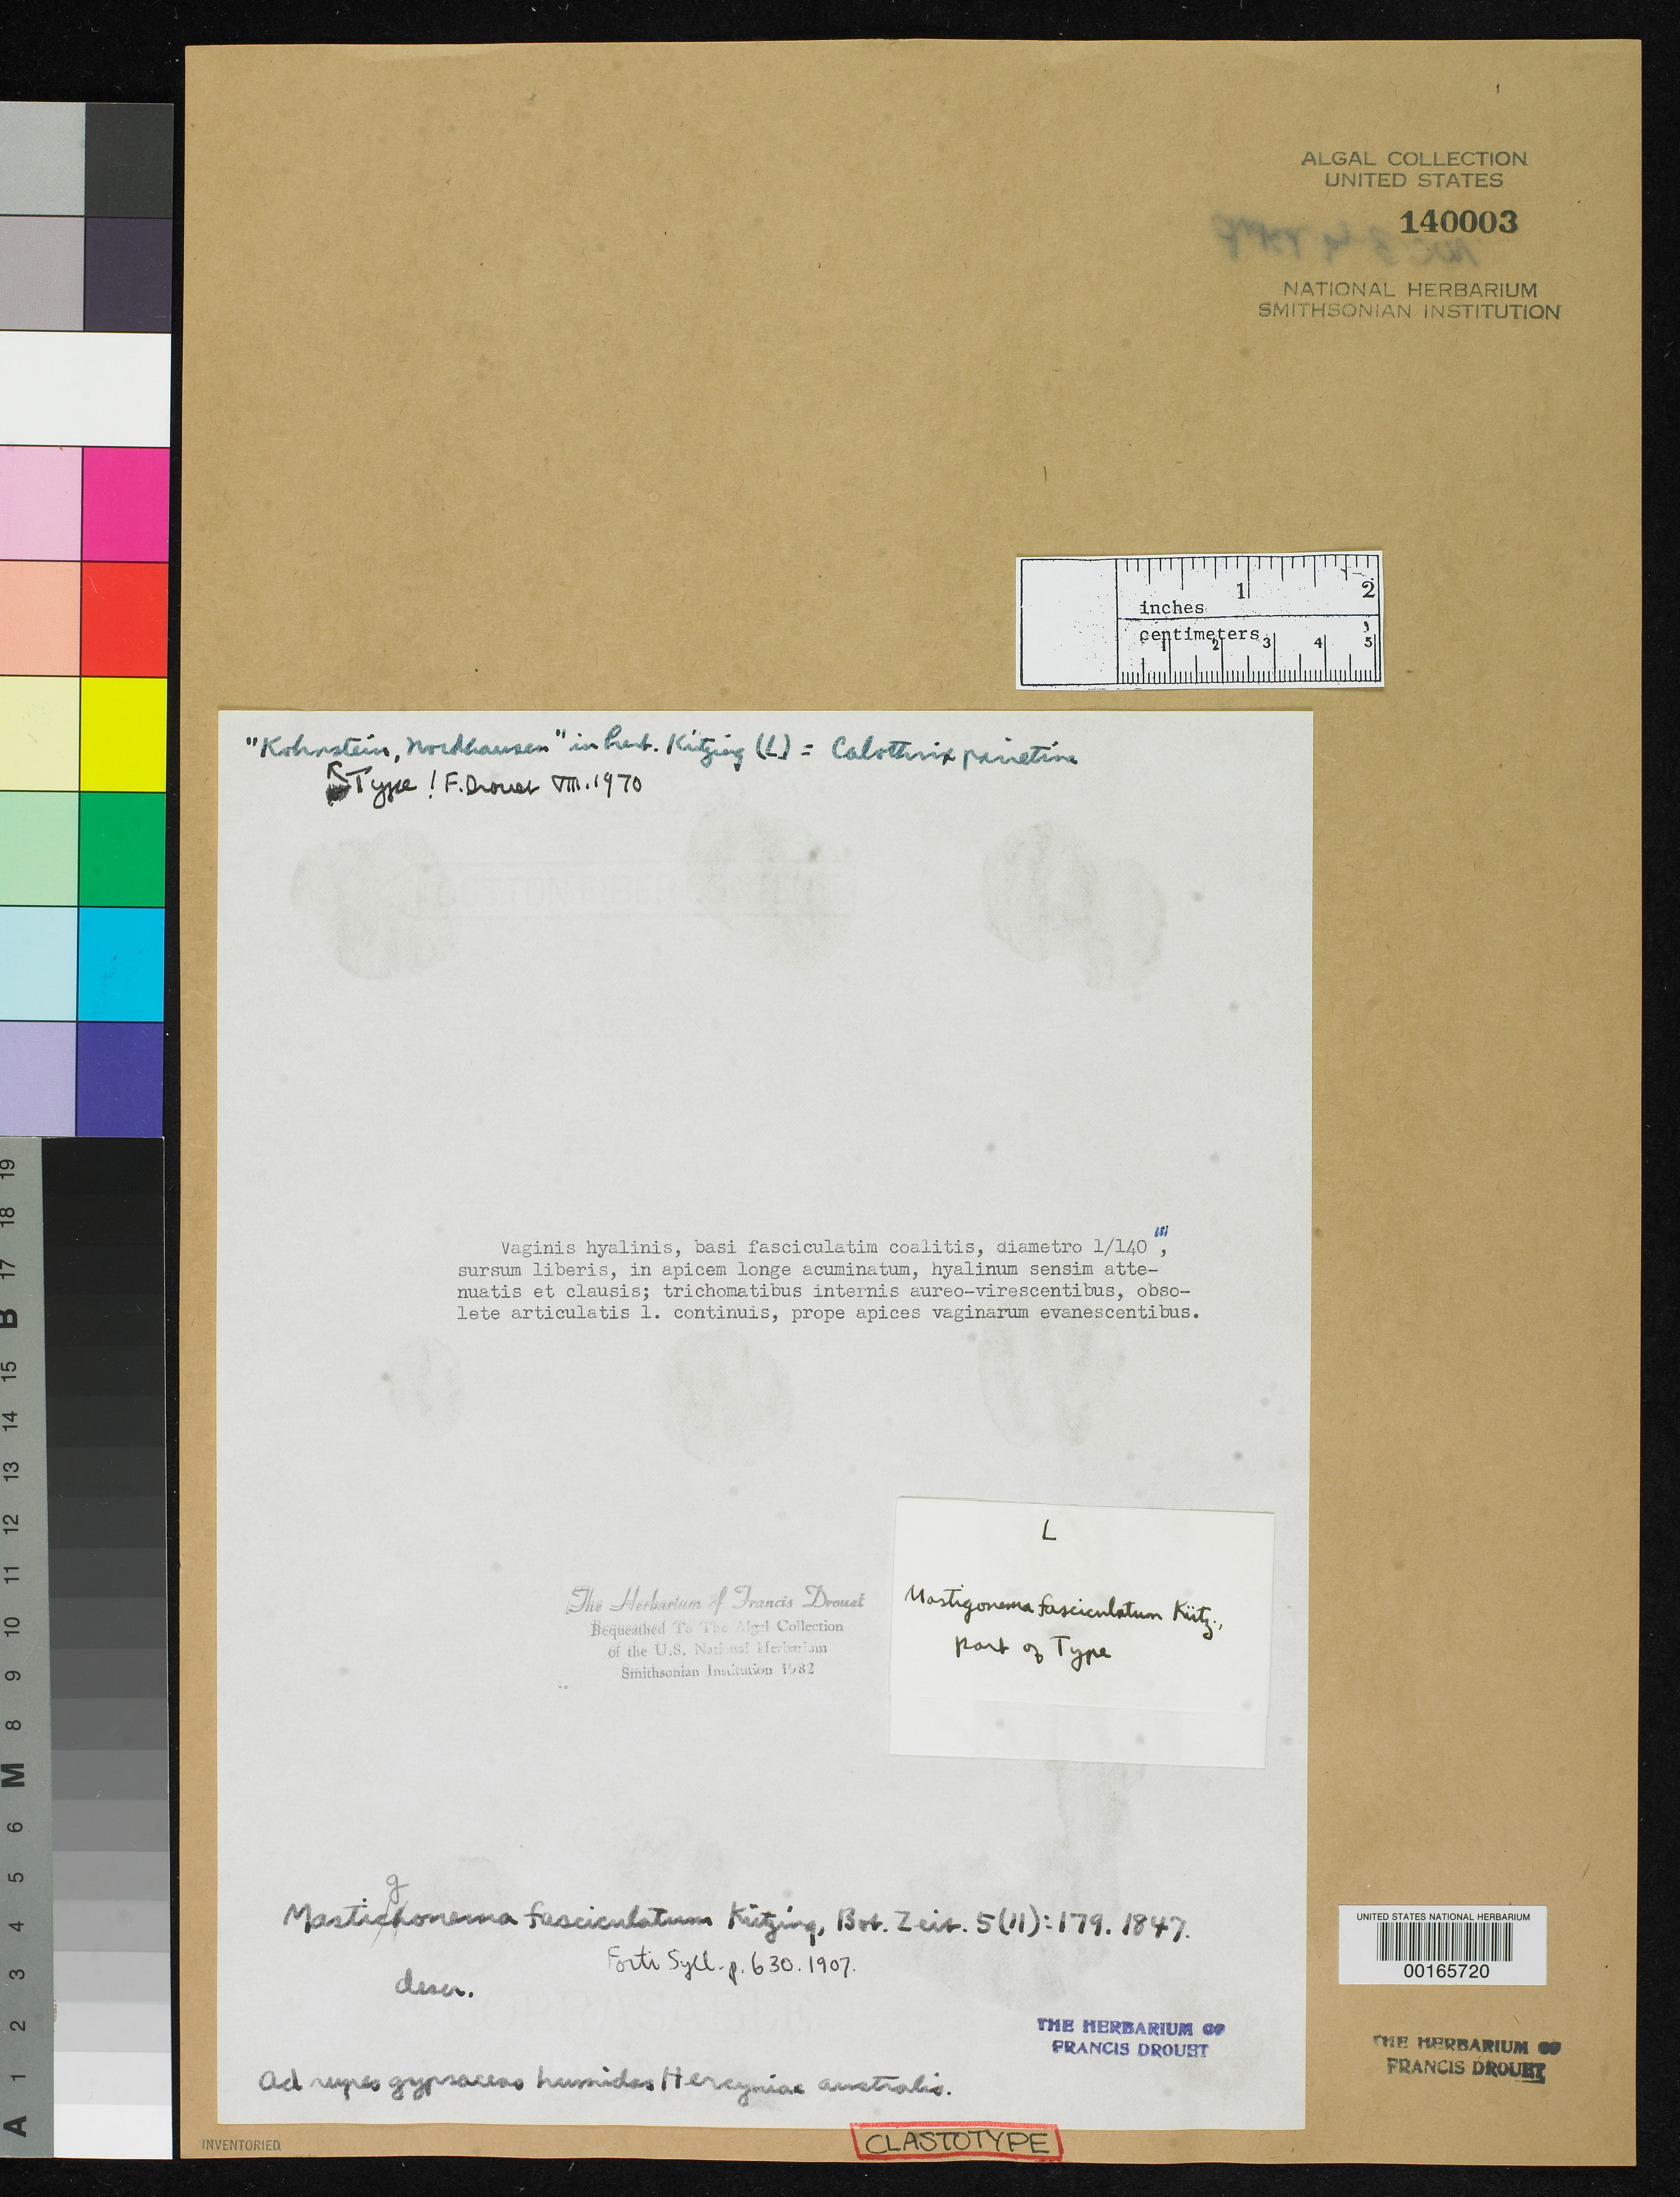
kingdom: Bacteria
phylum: Cyanobacteria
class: Cyanobacteriia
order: Cyanobacteriales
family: Rivulariaceae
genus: Mastigonema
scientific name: Mastigonema fasciculatum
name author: Kütz.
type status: Clastotype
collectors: Kuetzing, F.T. (herbarium)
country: Germany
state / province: Sachsen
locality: Kohnstein, Nordhausen. Erfurt District.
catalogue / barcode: US 140003